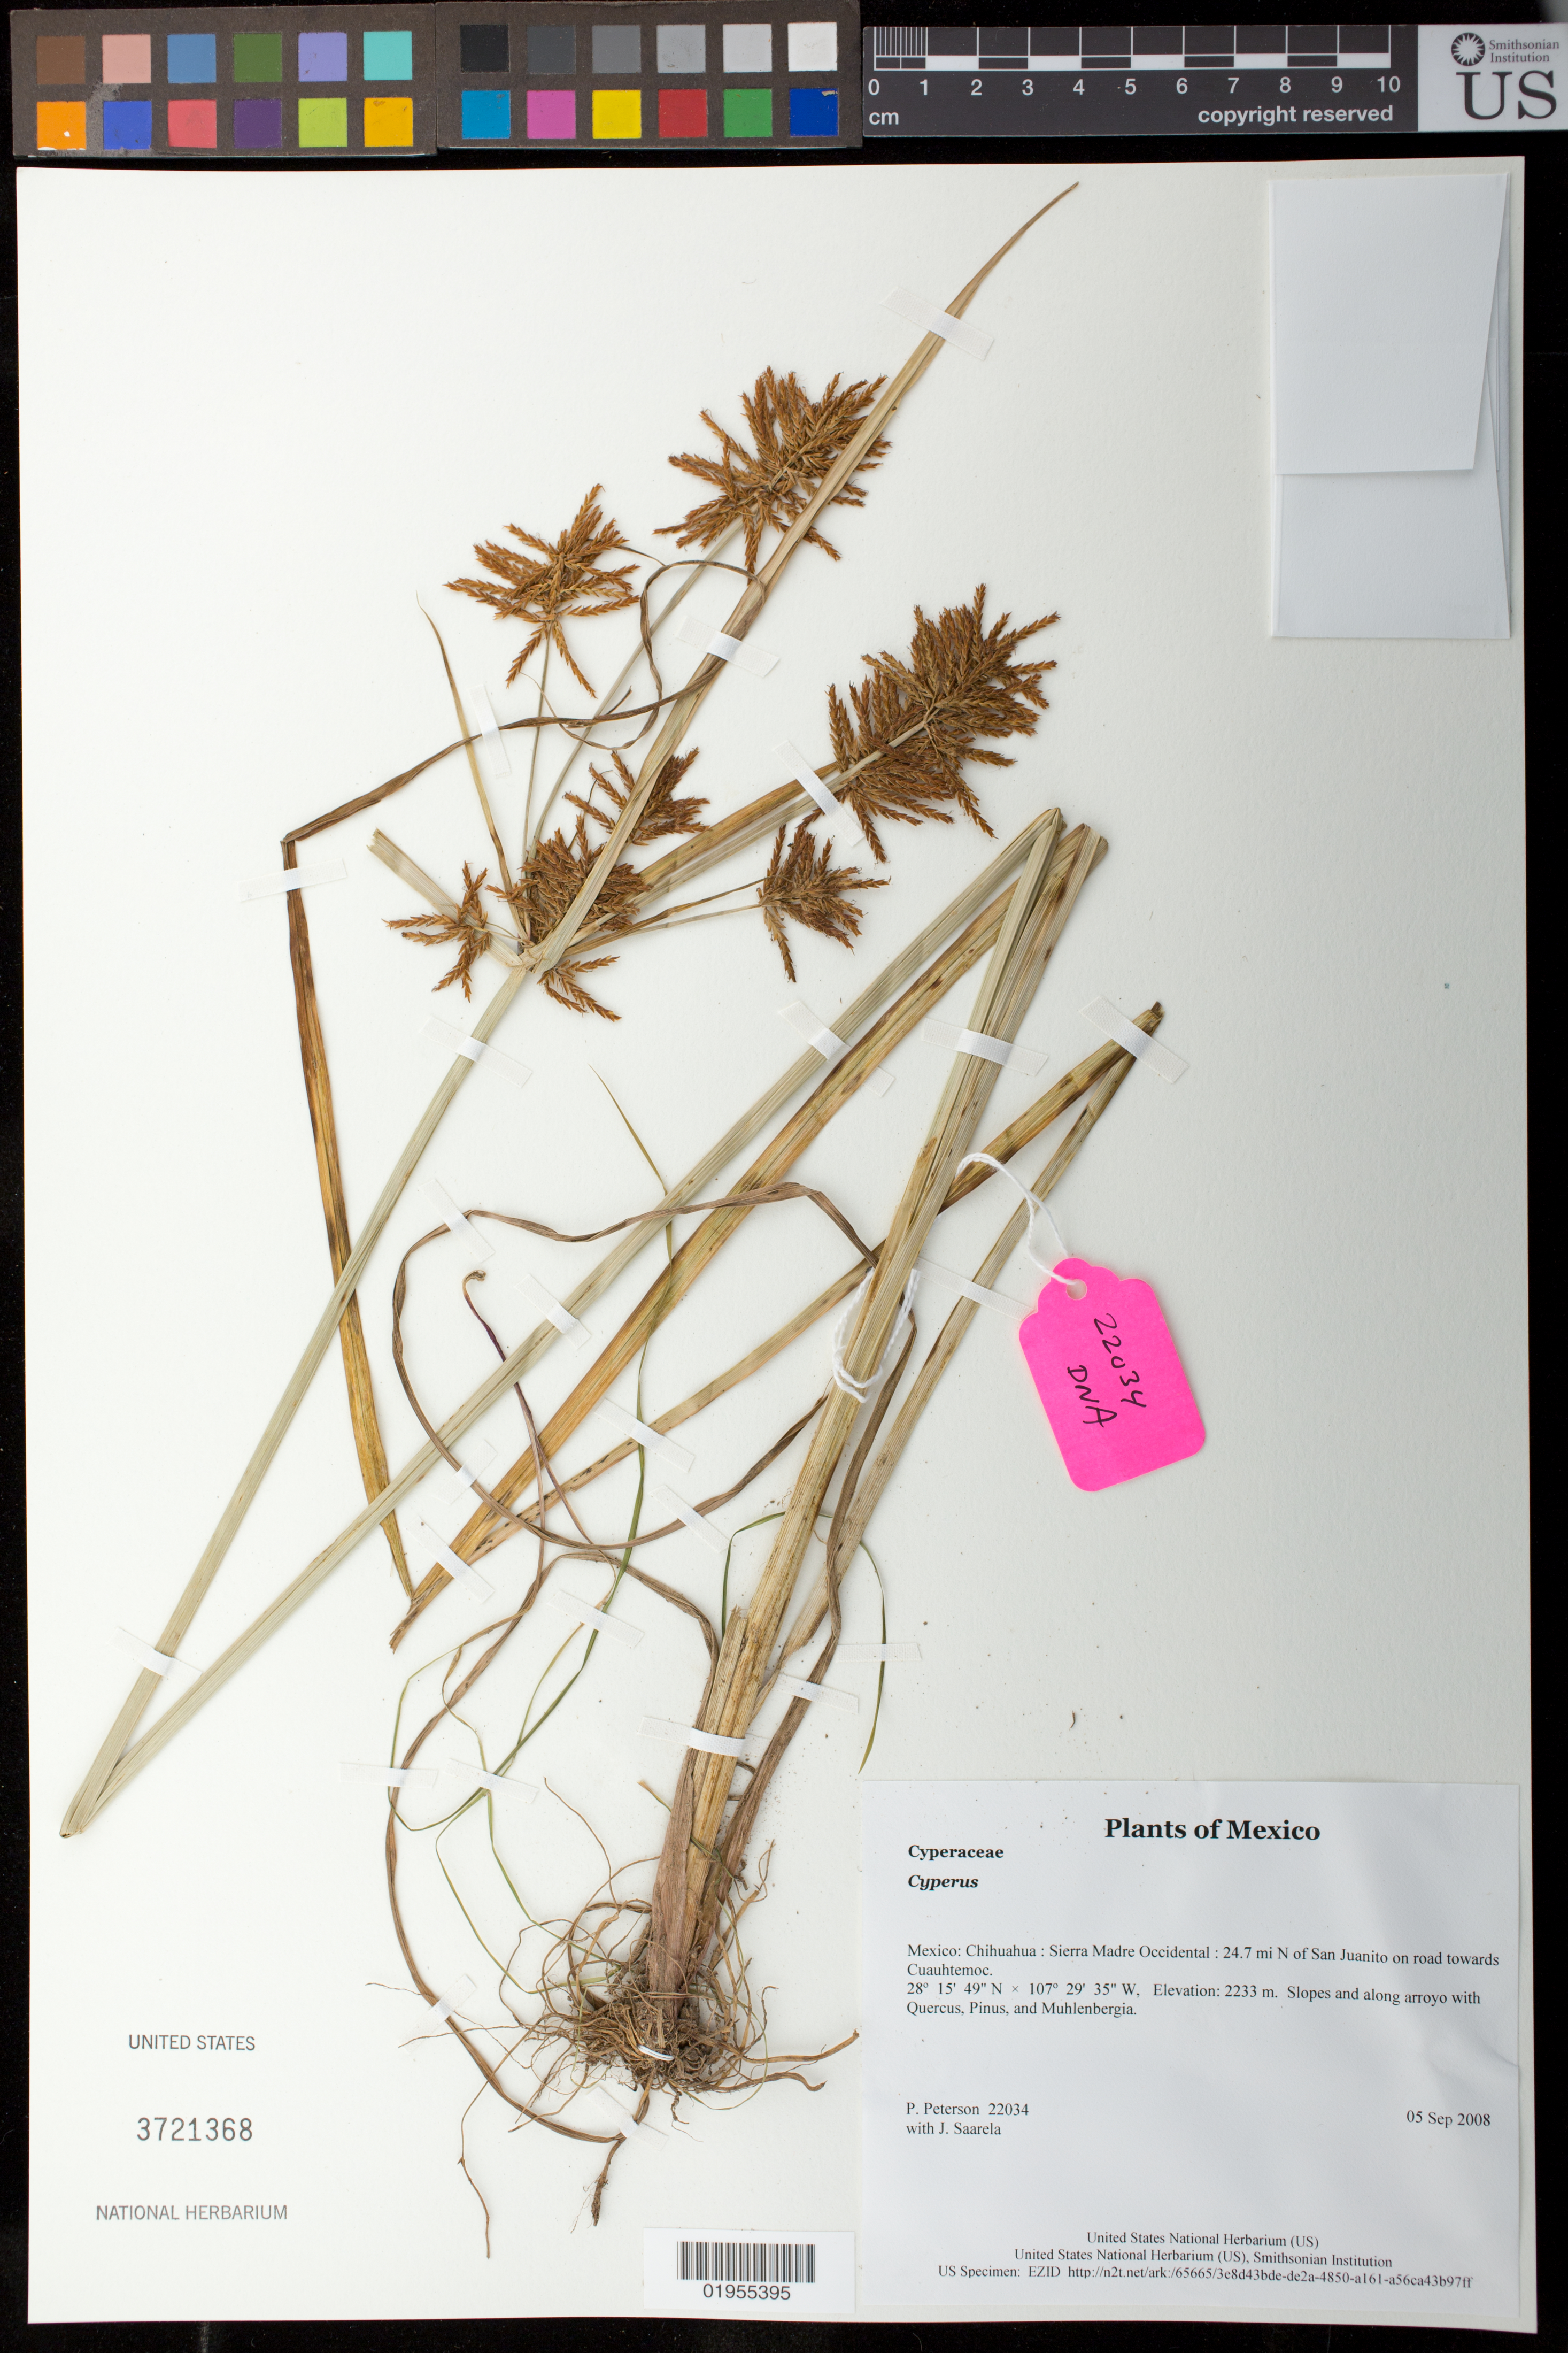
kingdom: Plantae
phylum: Tracheophyta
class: Liliopsida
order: Poales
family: Cyperaceae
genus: Cyperus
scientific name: Cyperus sp.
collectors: P. M. Peterson & J. Saarela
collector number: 22034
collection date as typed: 05 Sep 2008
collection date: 2008-09-05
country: Mexico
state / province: Chihuahua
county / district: Sierra Madre Occidental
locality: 24.7 mi N of San Juanito on road towards Cuauhtemoc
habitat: Slopes and along arroyo with Quercus, Pinus, and Muhlenbergia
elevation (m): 2233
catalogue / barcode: US 3721368